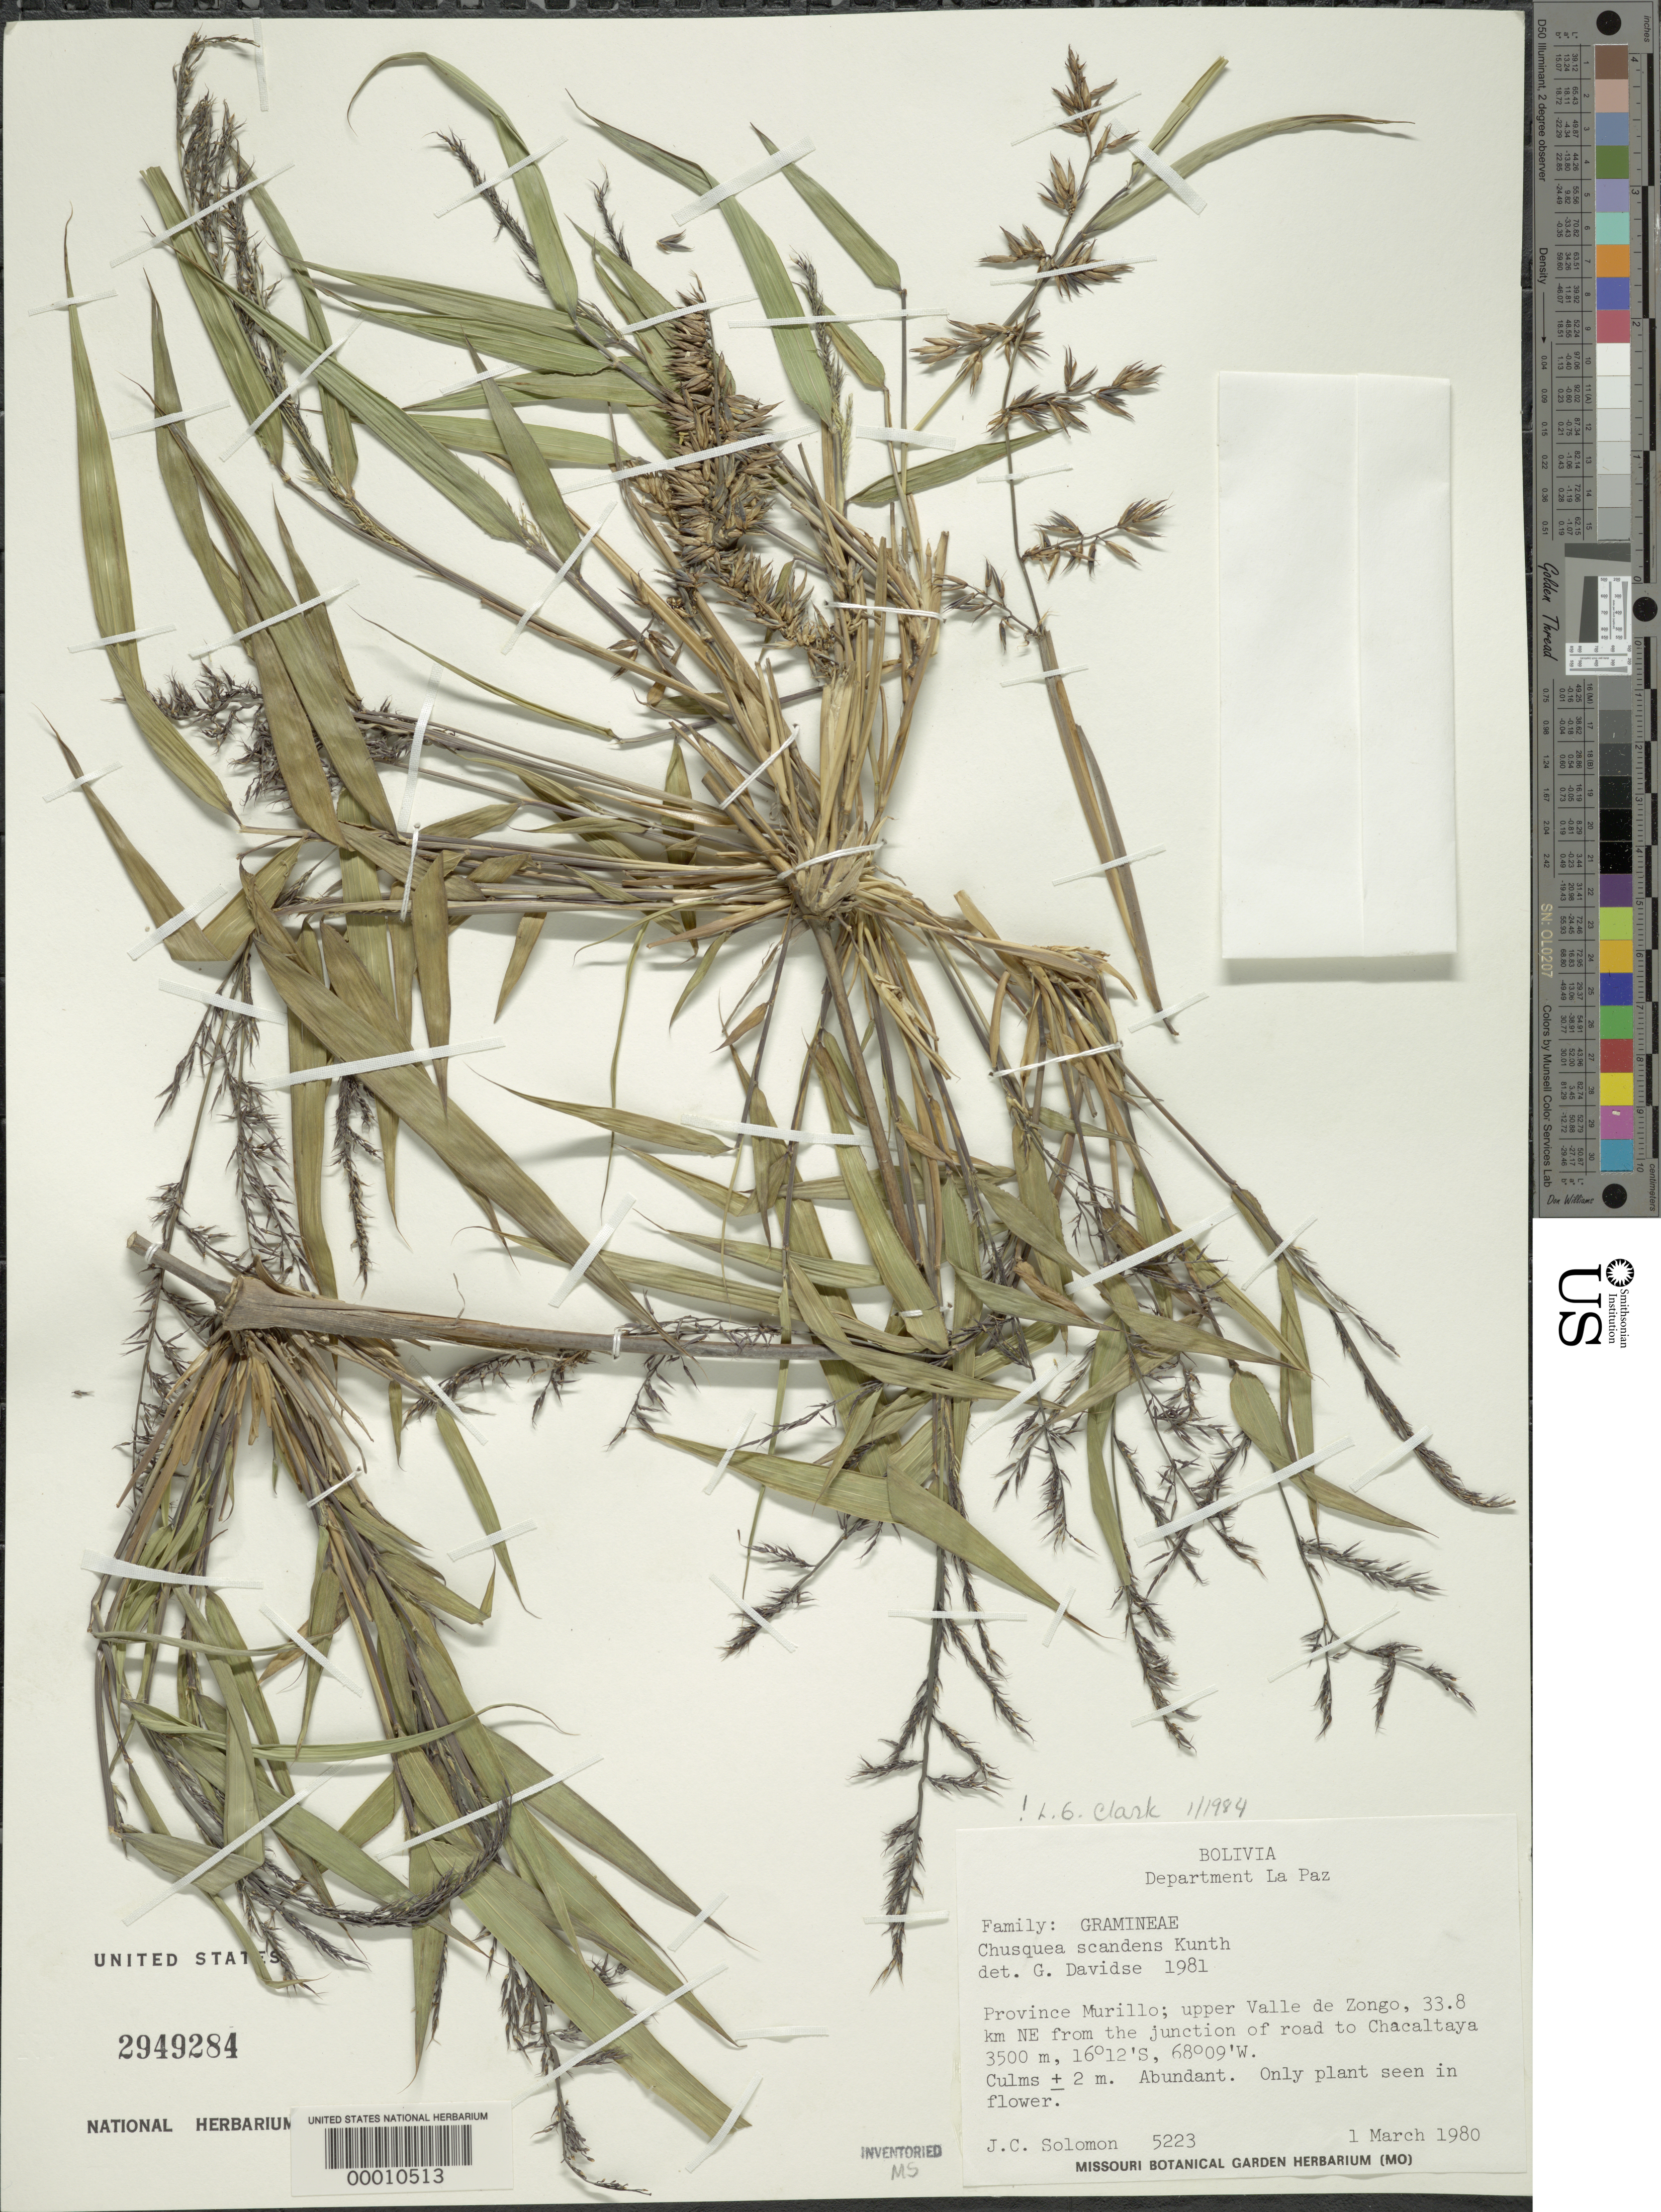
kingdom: Plantae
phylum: Tracheophyta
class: Liliopsida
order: Poales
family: Poaceae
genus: Chusquea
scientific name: Chusquea scandens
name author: Kunth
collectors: J. C. Solomon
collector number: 5223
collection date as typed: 01 Mar 1980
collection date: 1980-03-01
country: Bolivia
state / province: La Paz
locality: Prov Murillo, Valle de Zongo, chacAltaya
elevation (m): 3500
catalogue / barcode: US 2949284